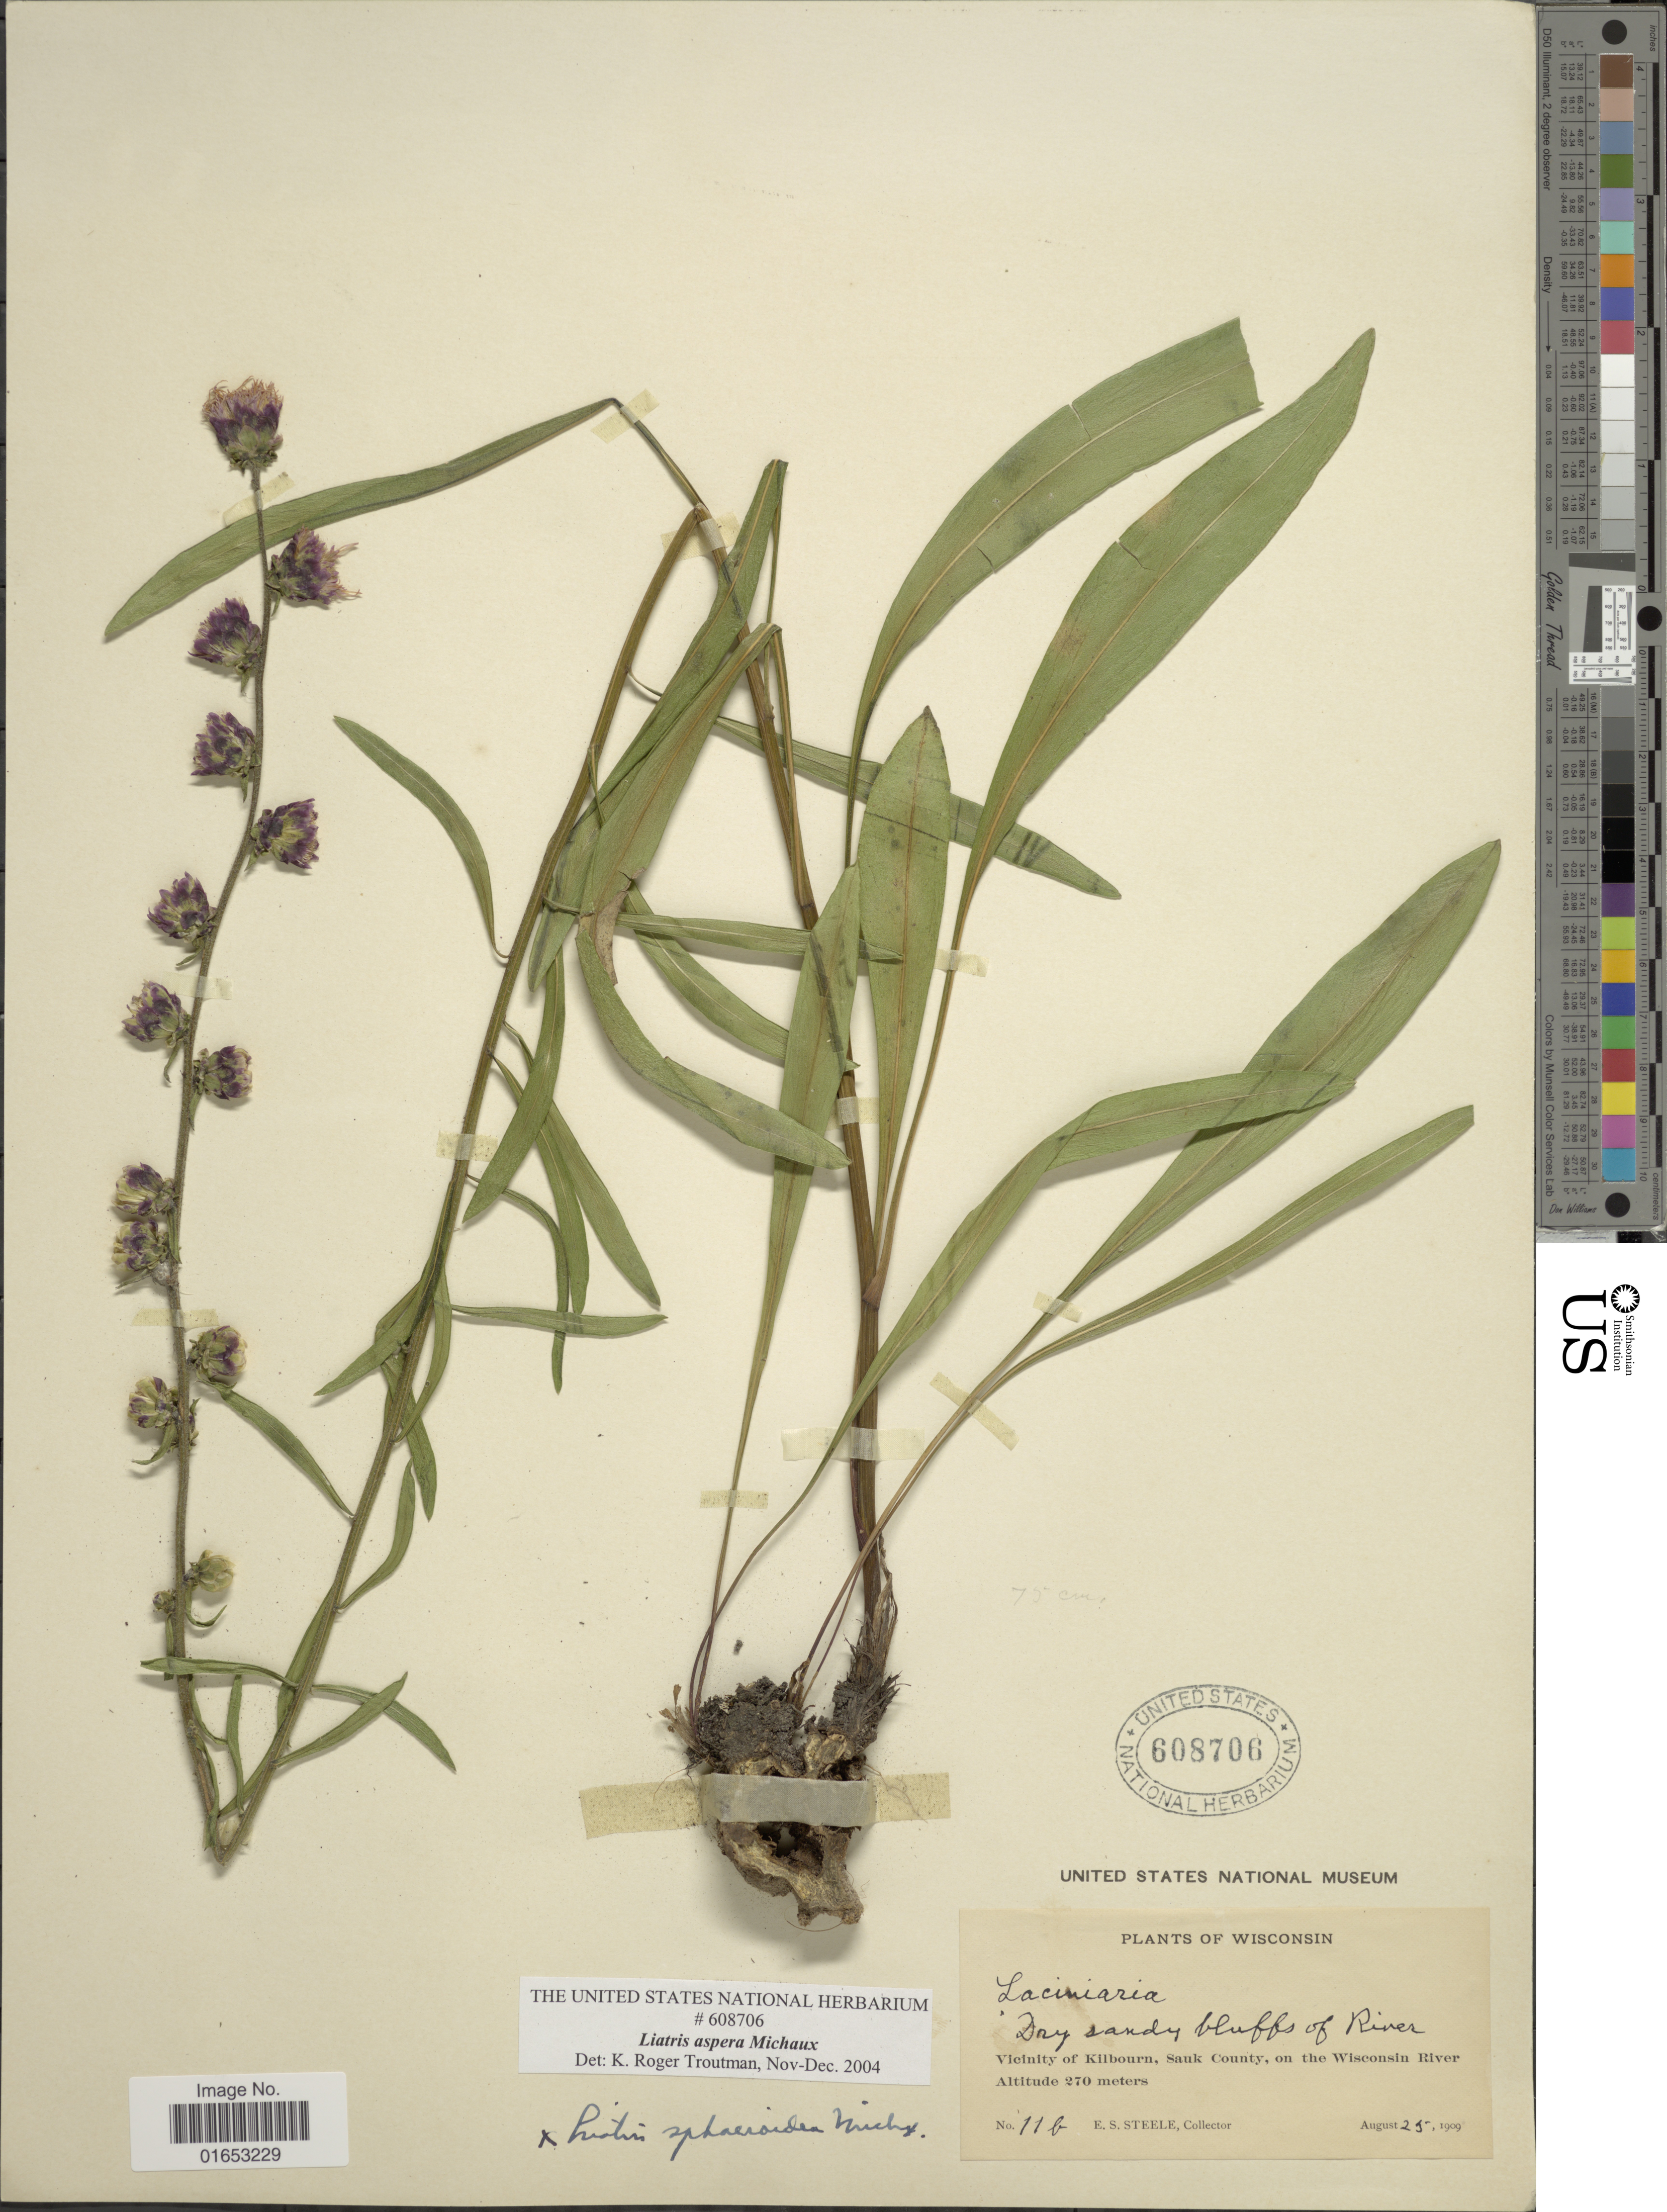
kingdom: Plantae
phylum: Tracheophyta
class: Magnoliopsida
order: Asterales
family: Asteraceae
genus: Liatris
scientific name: Liatris aspera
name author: Michx.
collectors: E. Steele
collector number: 11b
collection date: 1909-08-25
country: United States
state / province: Wisconsin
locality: Vicinity of Killbourn, Sauk County, on the Wisconsin River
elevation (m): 270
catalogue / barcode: US 608706